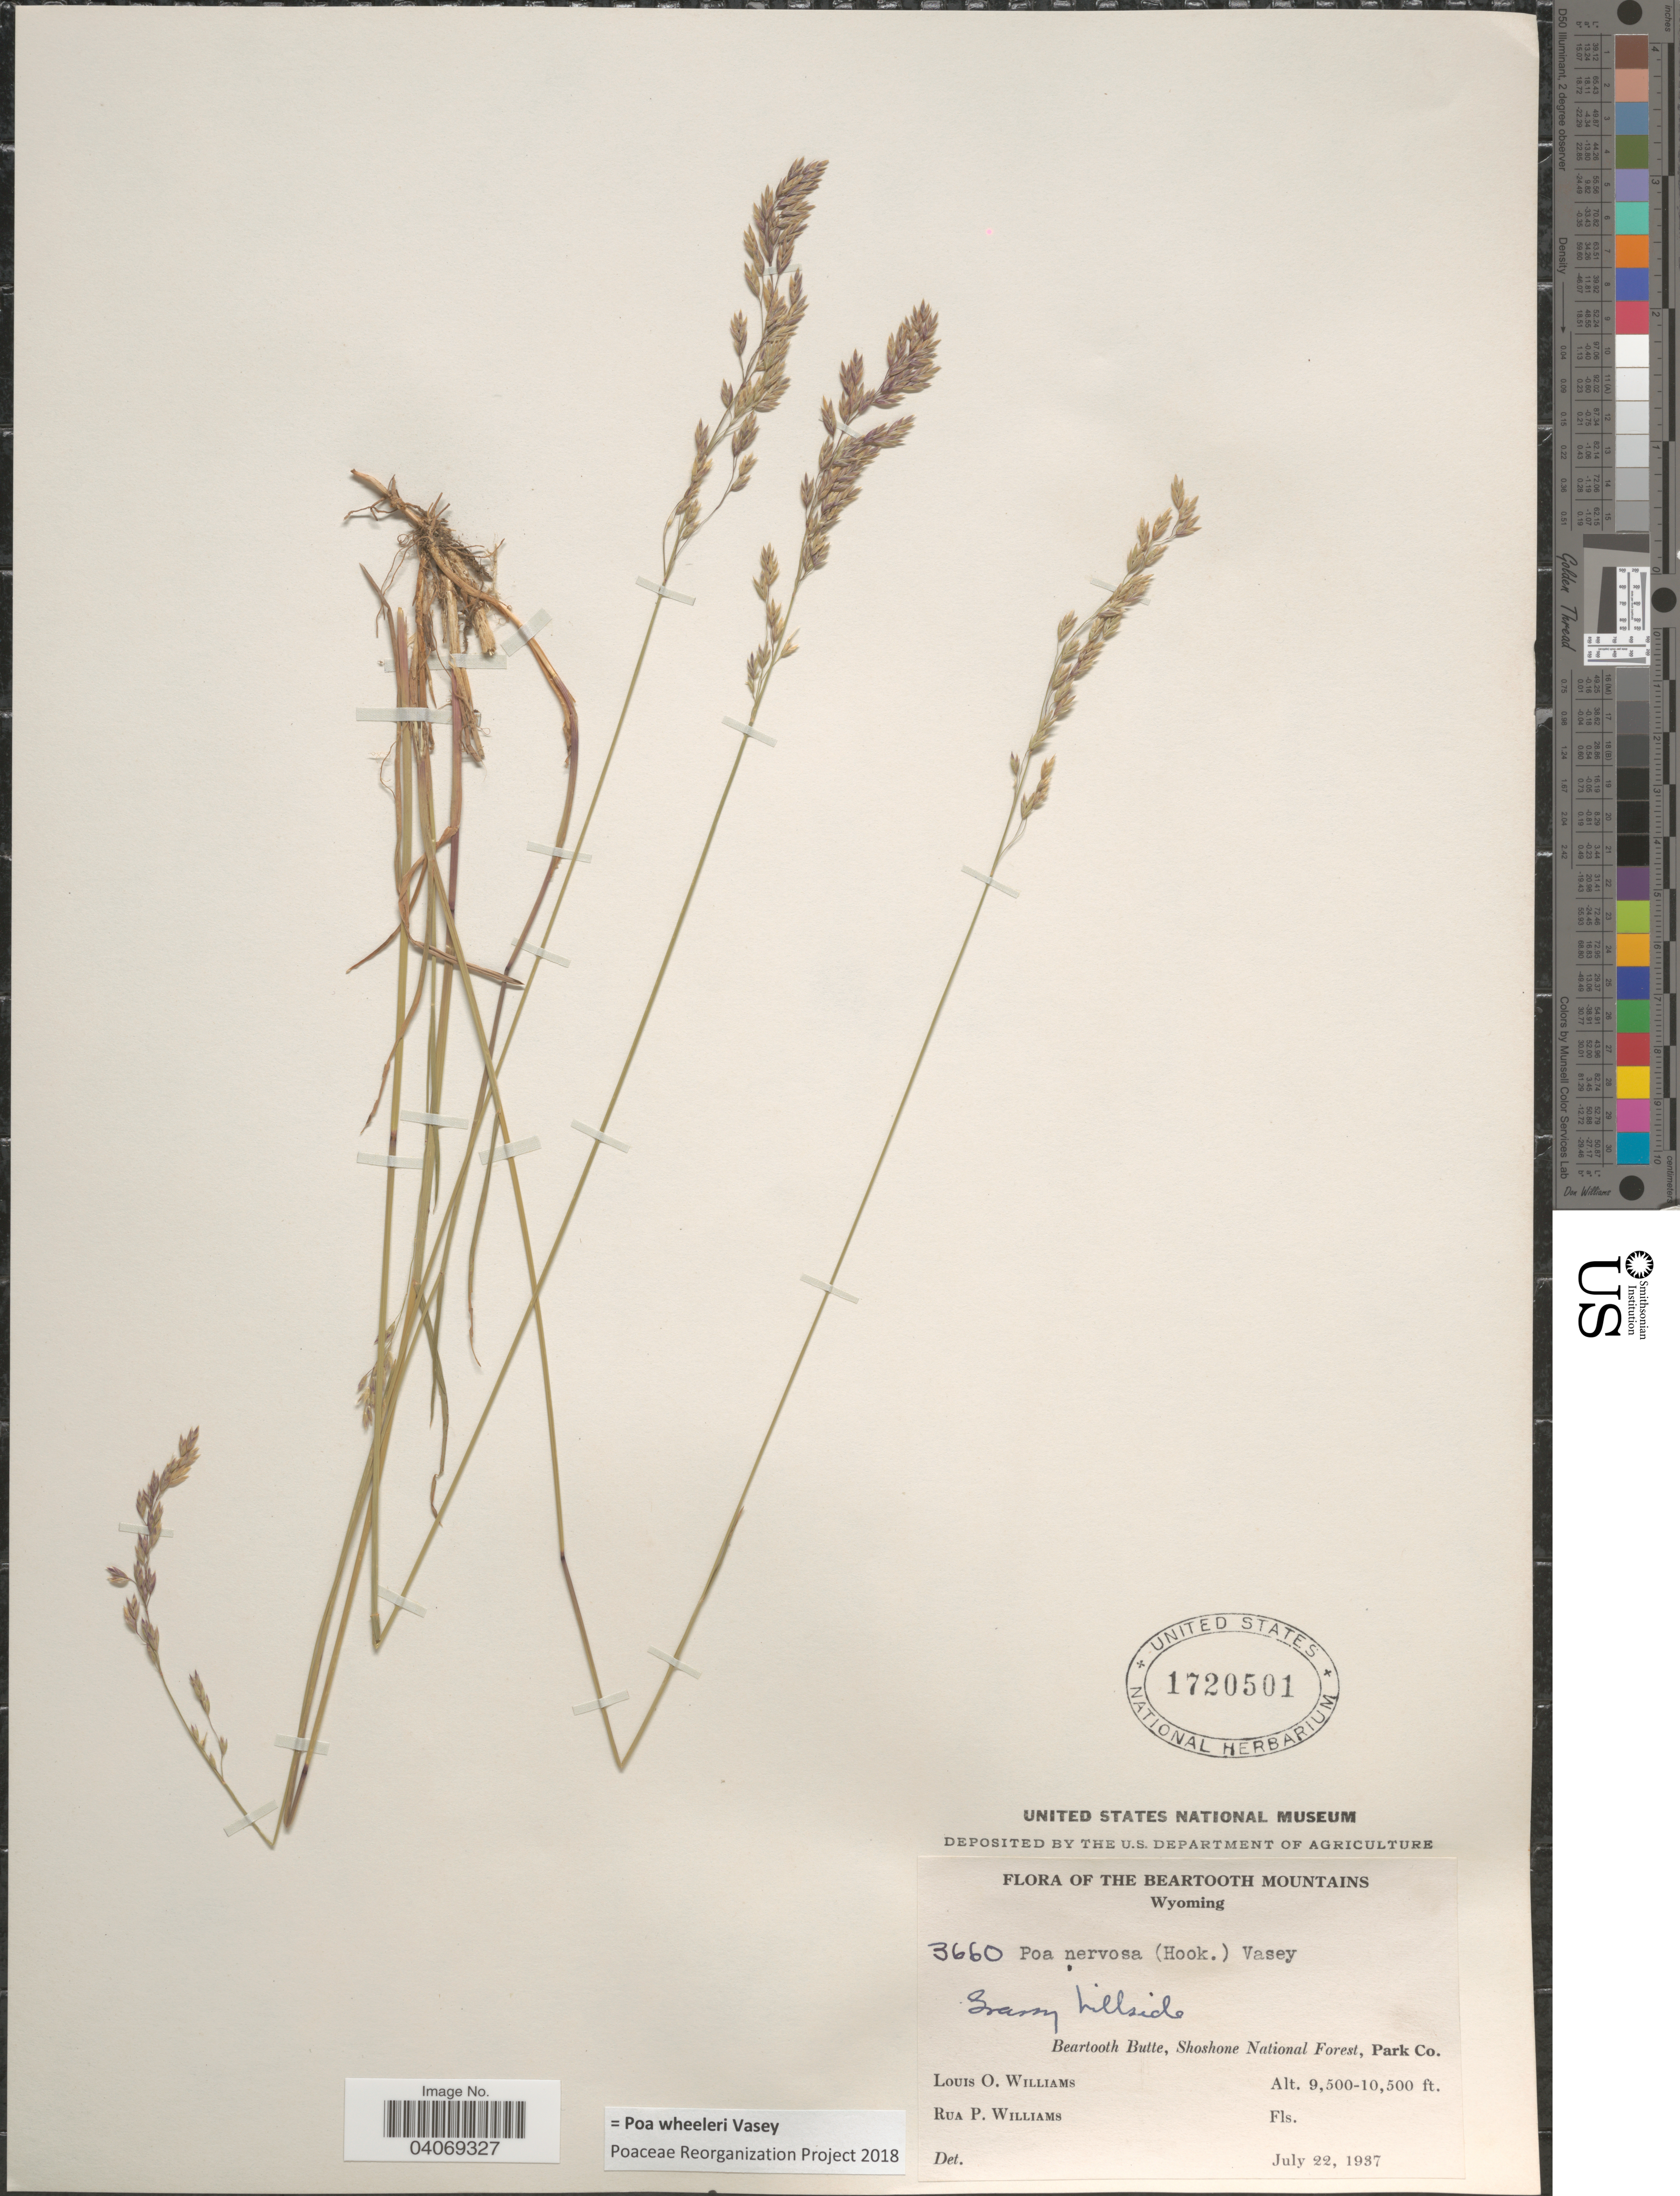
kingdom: Plantae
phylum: Tracheophyta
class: Liliopsida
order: Poales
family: Poaceae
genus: Poa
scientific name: Poa wheeleri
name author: Vasey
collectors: L. O. Williams & R. P. Williams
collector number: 3660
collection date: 1937-07-22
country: United States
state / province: Wyoming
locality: The Beartooth Mountains. Grassy hillside. Beartooth Butte, Shoshone National Forest, Park Co.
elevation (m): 2896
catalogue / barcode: US 1720501